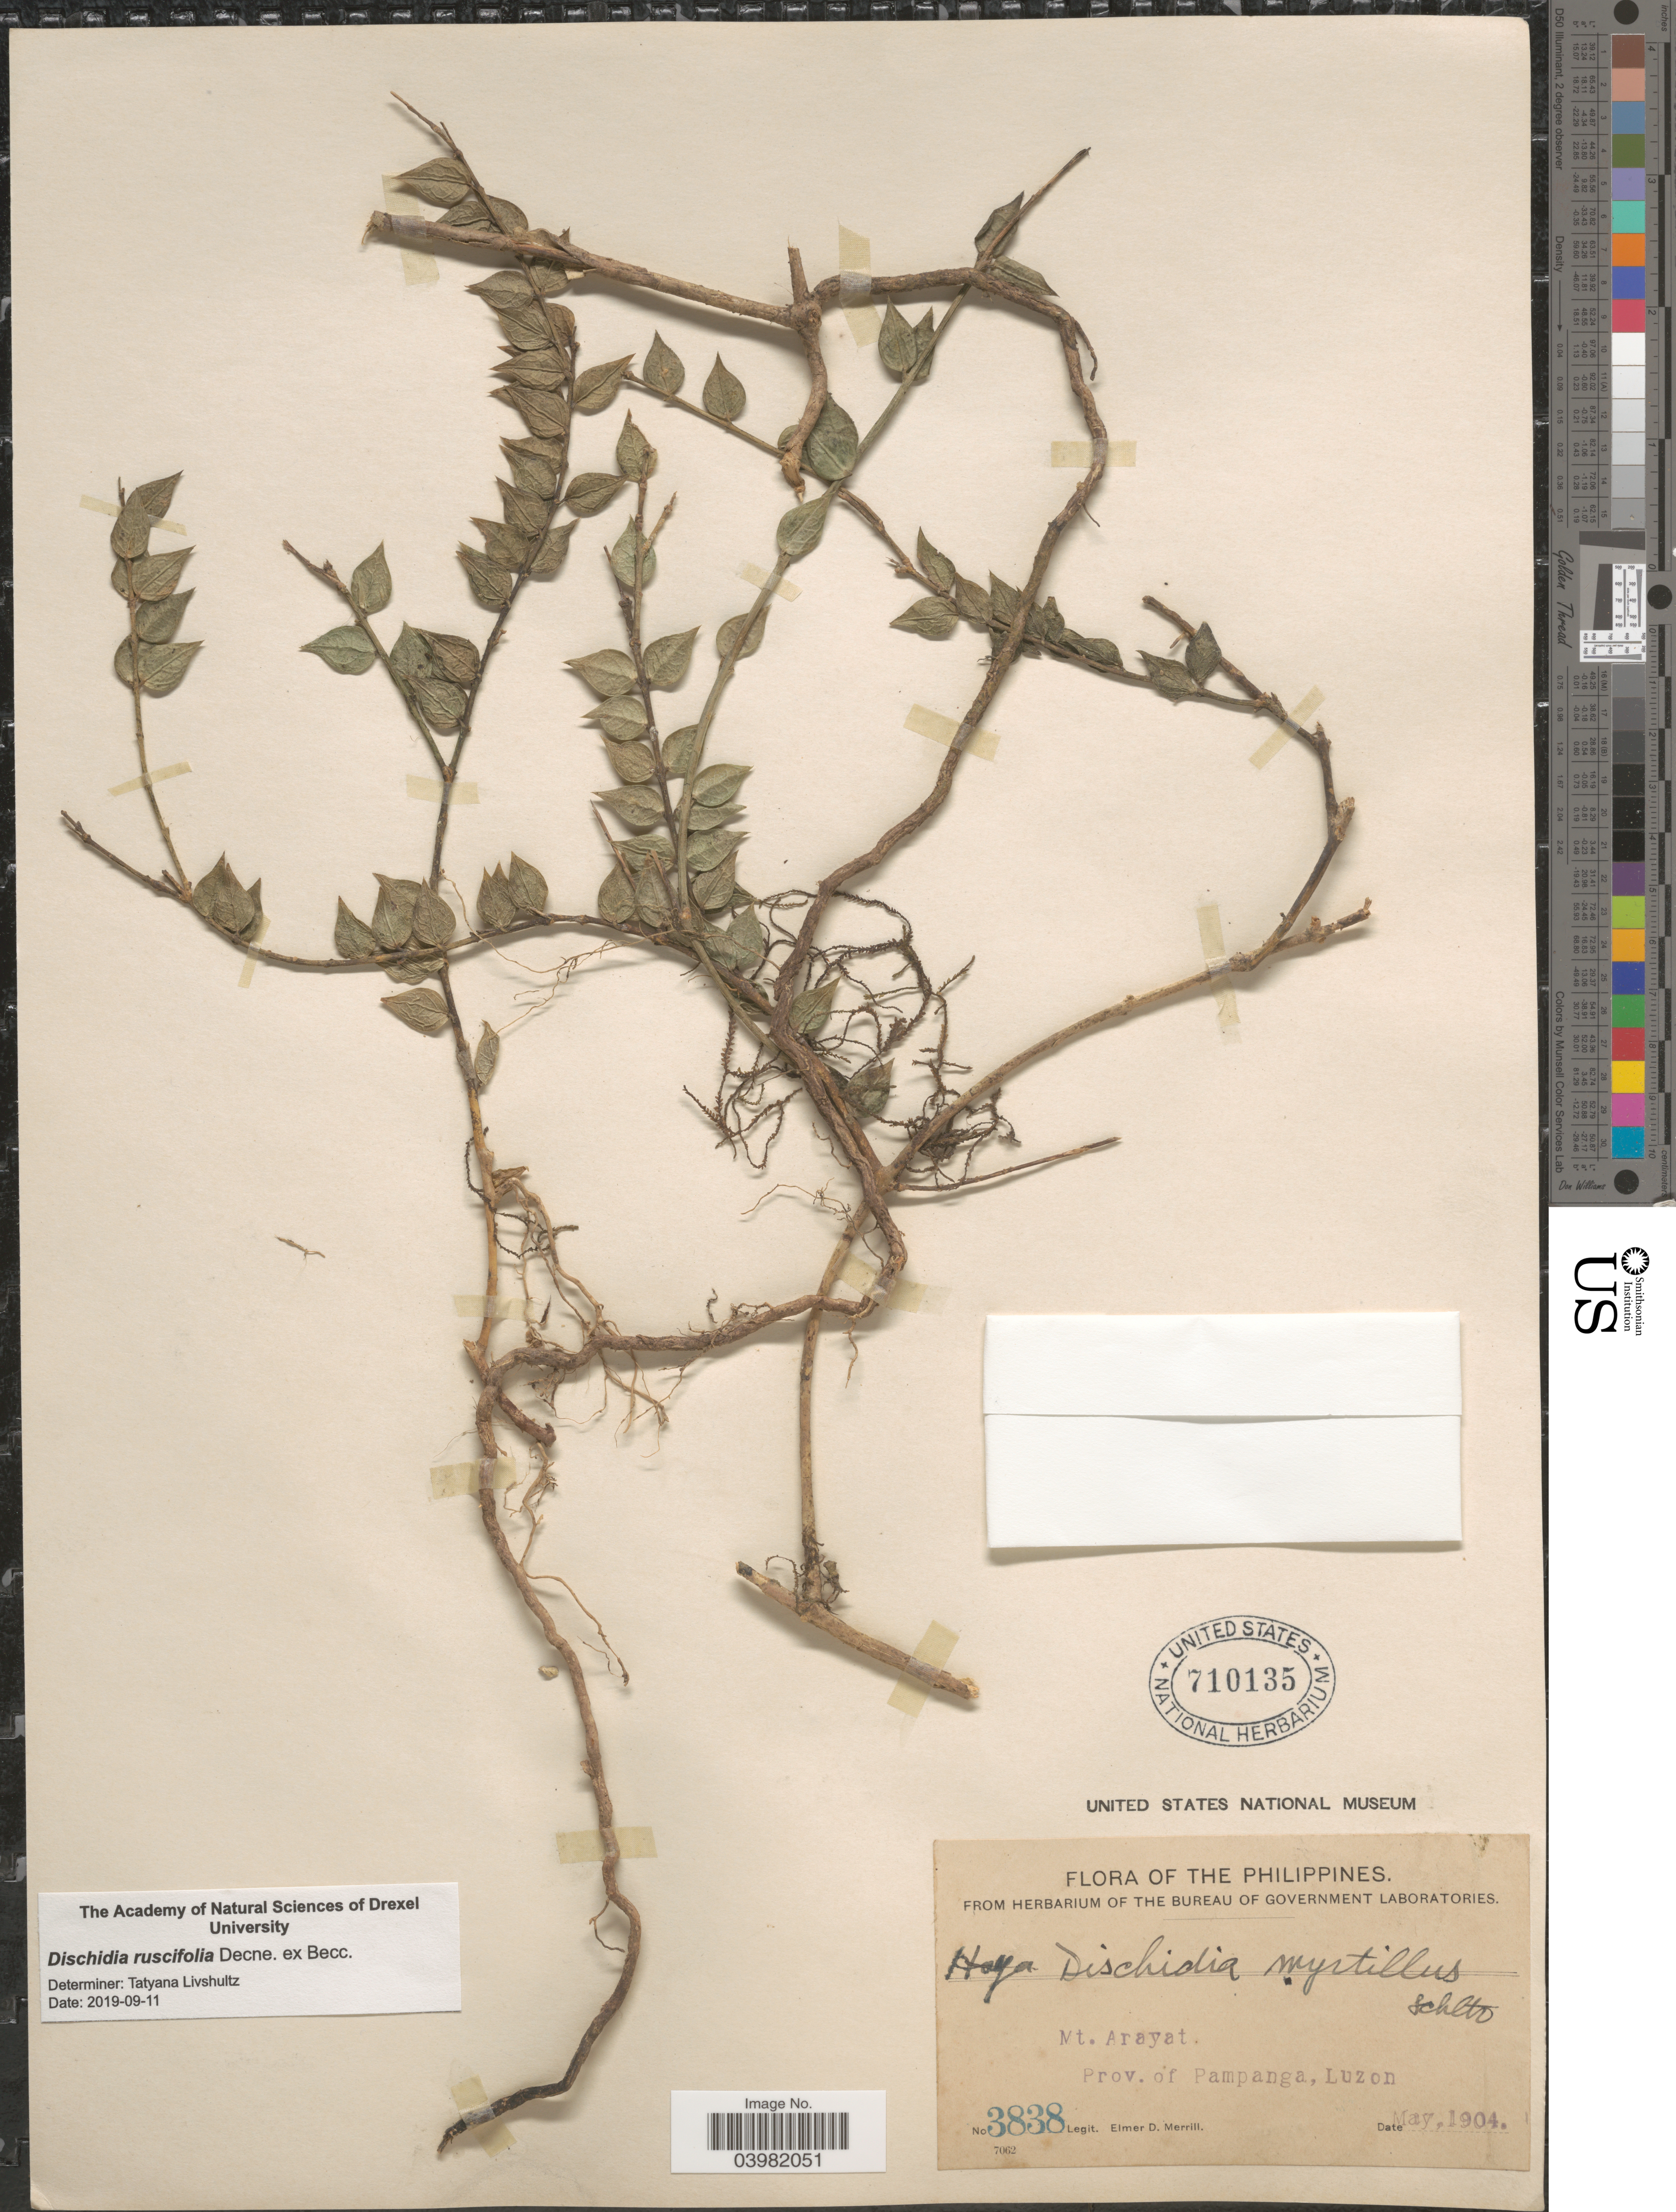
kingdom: Plantae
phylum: Tracheophyta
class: Magnoliopsida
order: Gentianales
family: Apocynaceae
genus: Dischidia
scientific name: Dischidia ruscifolia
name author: Decne. ex Becc.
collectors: E. D. Merrill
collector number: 3838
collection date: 1904-05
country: Philippines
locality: Mt. Arayat, Prov. of Pampanga, Luzon.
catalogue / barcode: US 710135